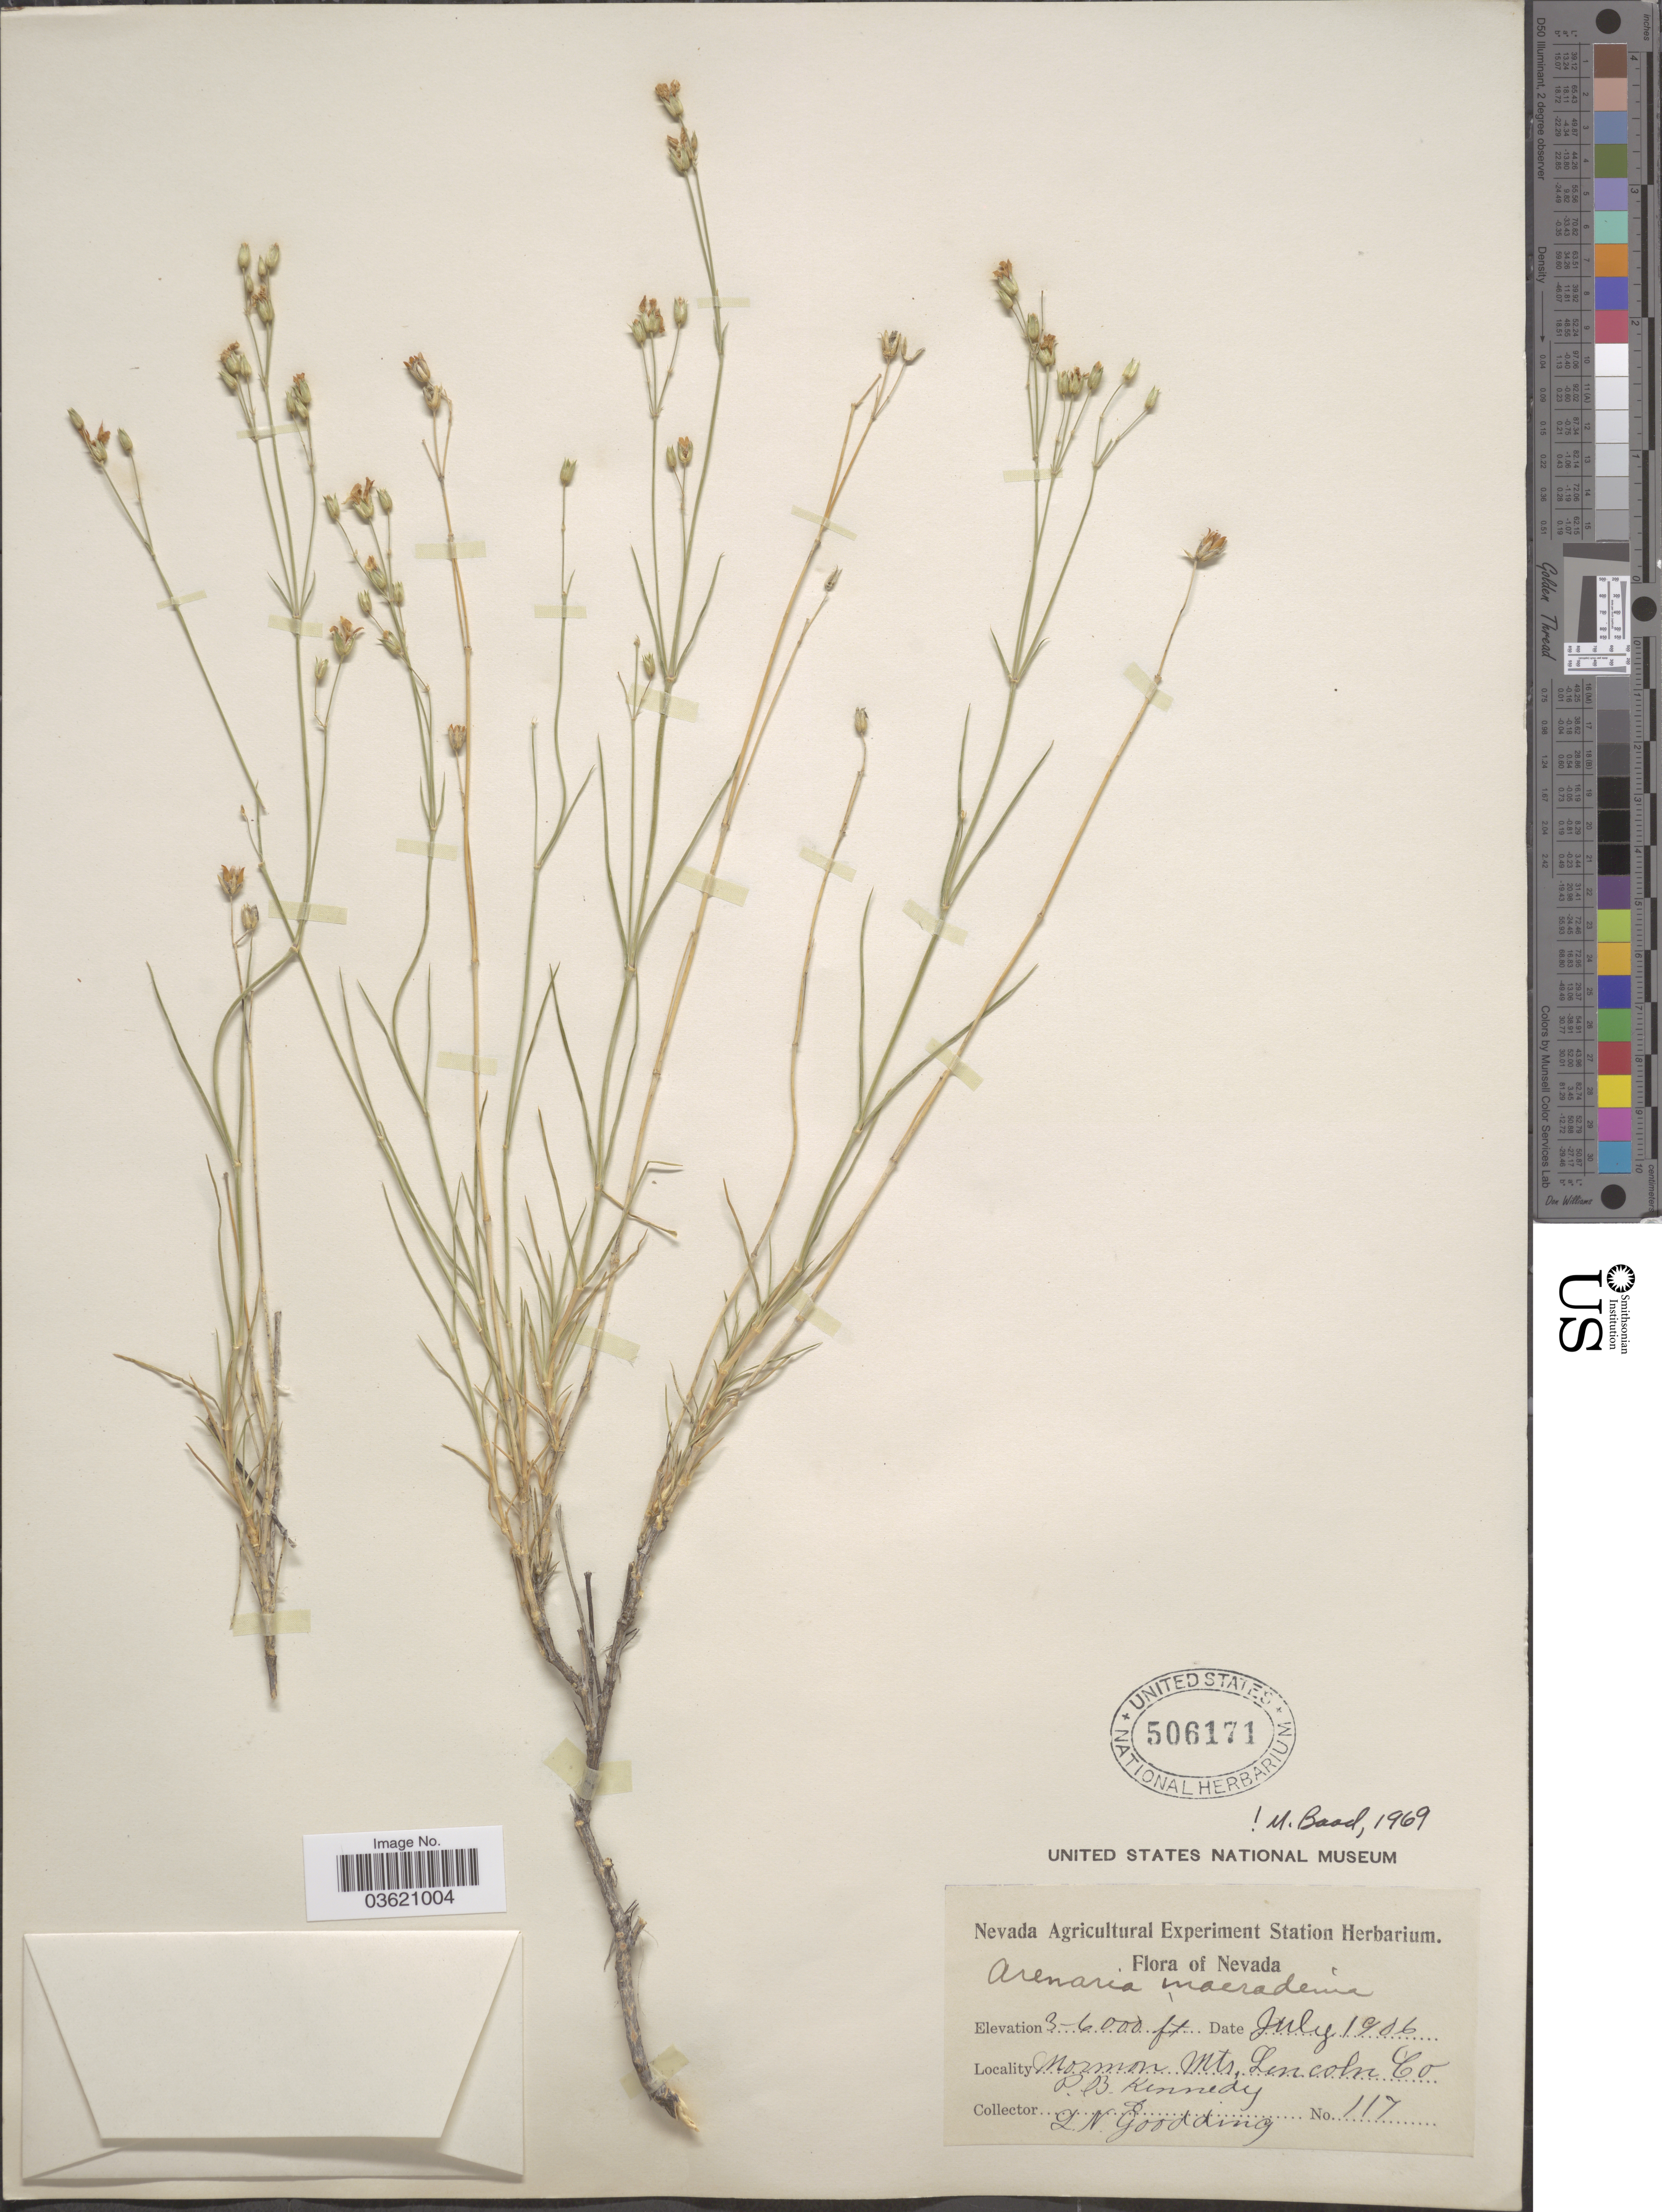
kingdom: Plantae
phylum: Tracheophyta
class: Magnoliopsida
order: Caryophyllales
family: Caryophyllaceae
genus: Eremogone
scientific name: Eremogone macradenia var. macradenia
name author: (S. Watson) Ikonn.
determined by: Strong, Mark T., (BOT), Smithsonian Institution - National Museum of Natural History (UNITED STATES)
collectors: P. B. Kennedy & L. N. Goodding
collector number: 117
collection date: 1906-07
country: United States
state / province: Nevada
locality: Mormon Mts. Lincoln Co.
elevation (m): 914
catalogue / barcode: US 506171